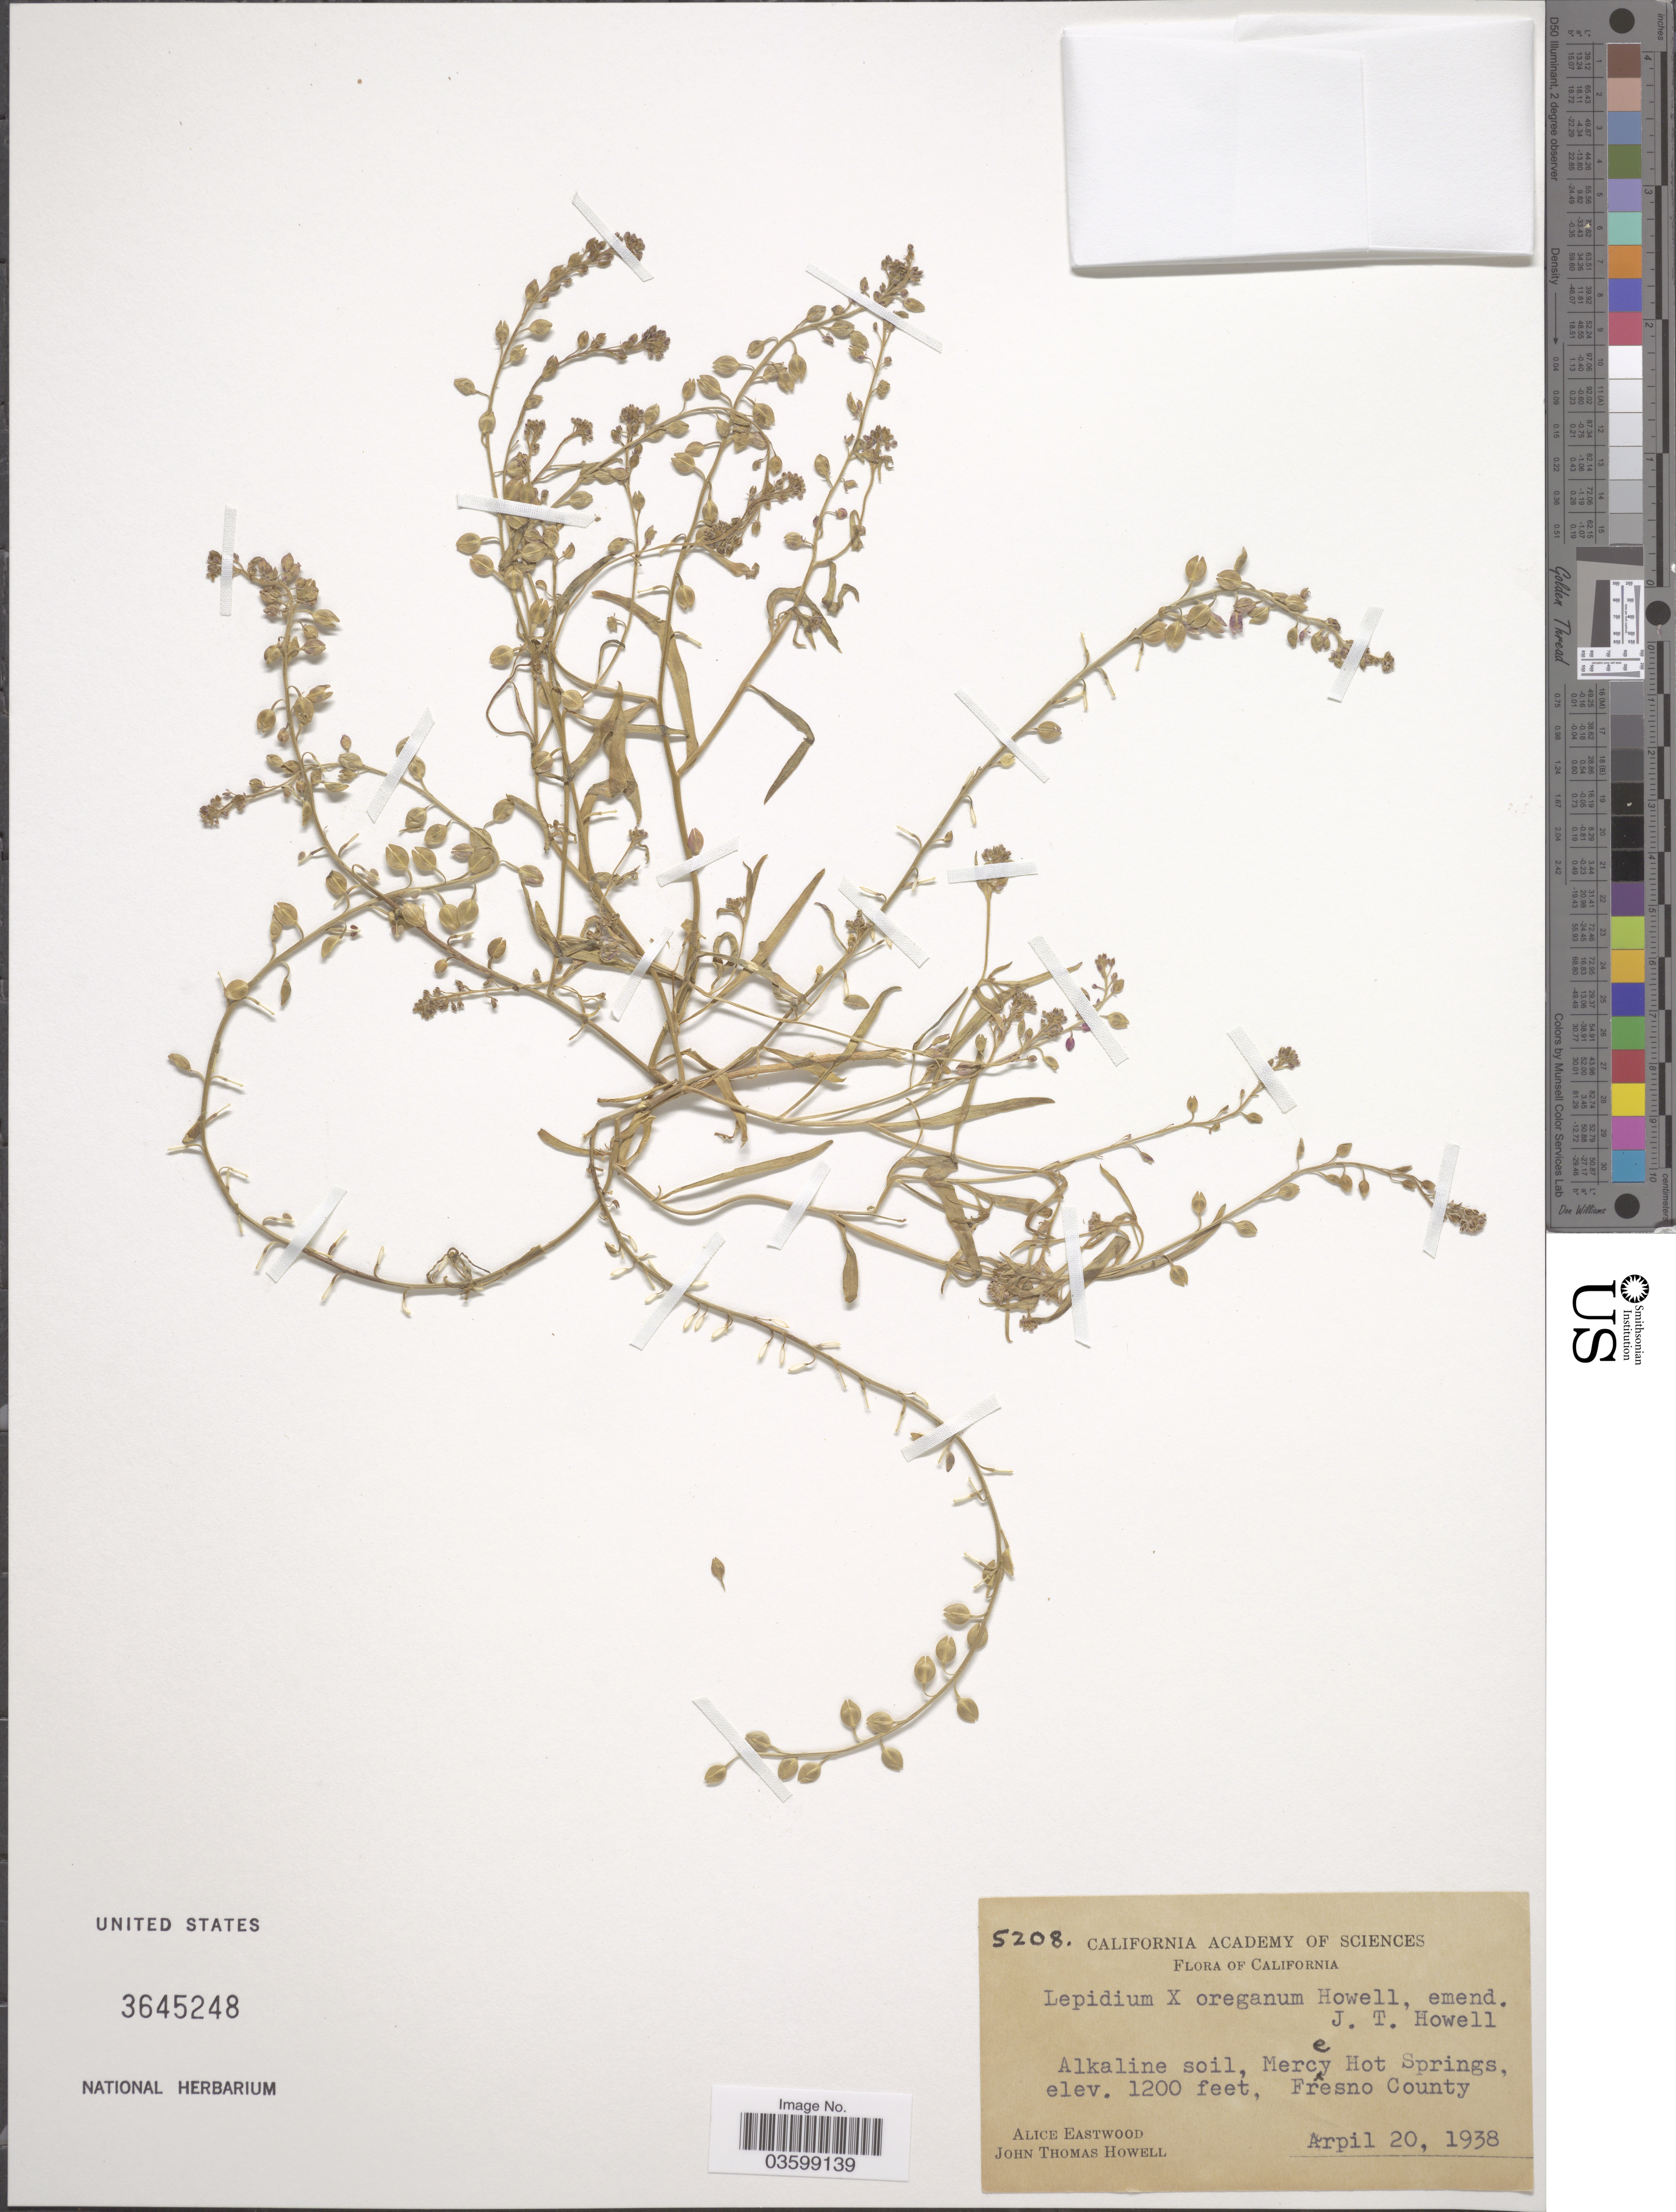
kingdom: Plantae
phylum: Tracheophyta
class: Magnoliopsida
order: Brassicales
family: Brassicaceae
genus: Lepidium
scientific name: Lepidium oreganum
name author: Howell ex Greene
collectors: A. Eastwood & J. T. Howell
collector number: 5208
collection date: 1938-04-20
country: United States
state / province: California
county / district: Fresno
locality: Mercey Hot Springs, Fresno County.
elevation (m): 366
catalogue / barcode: US 3645248